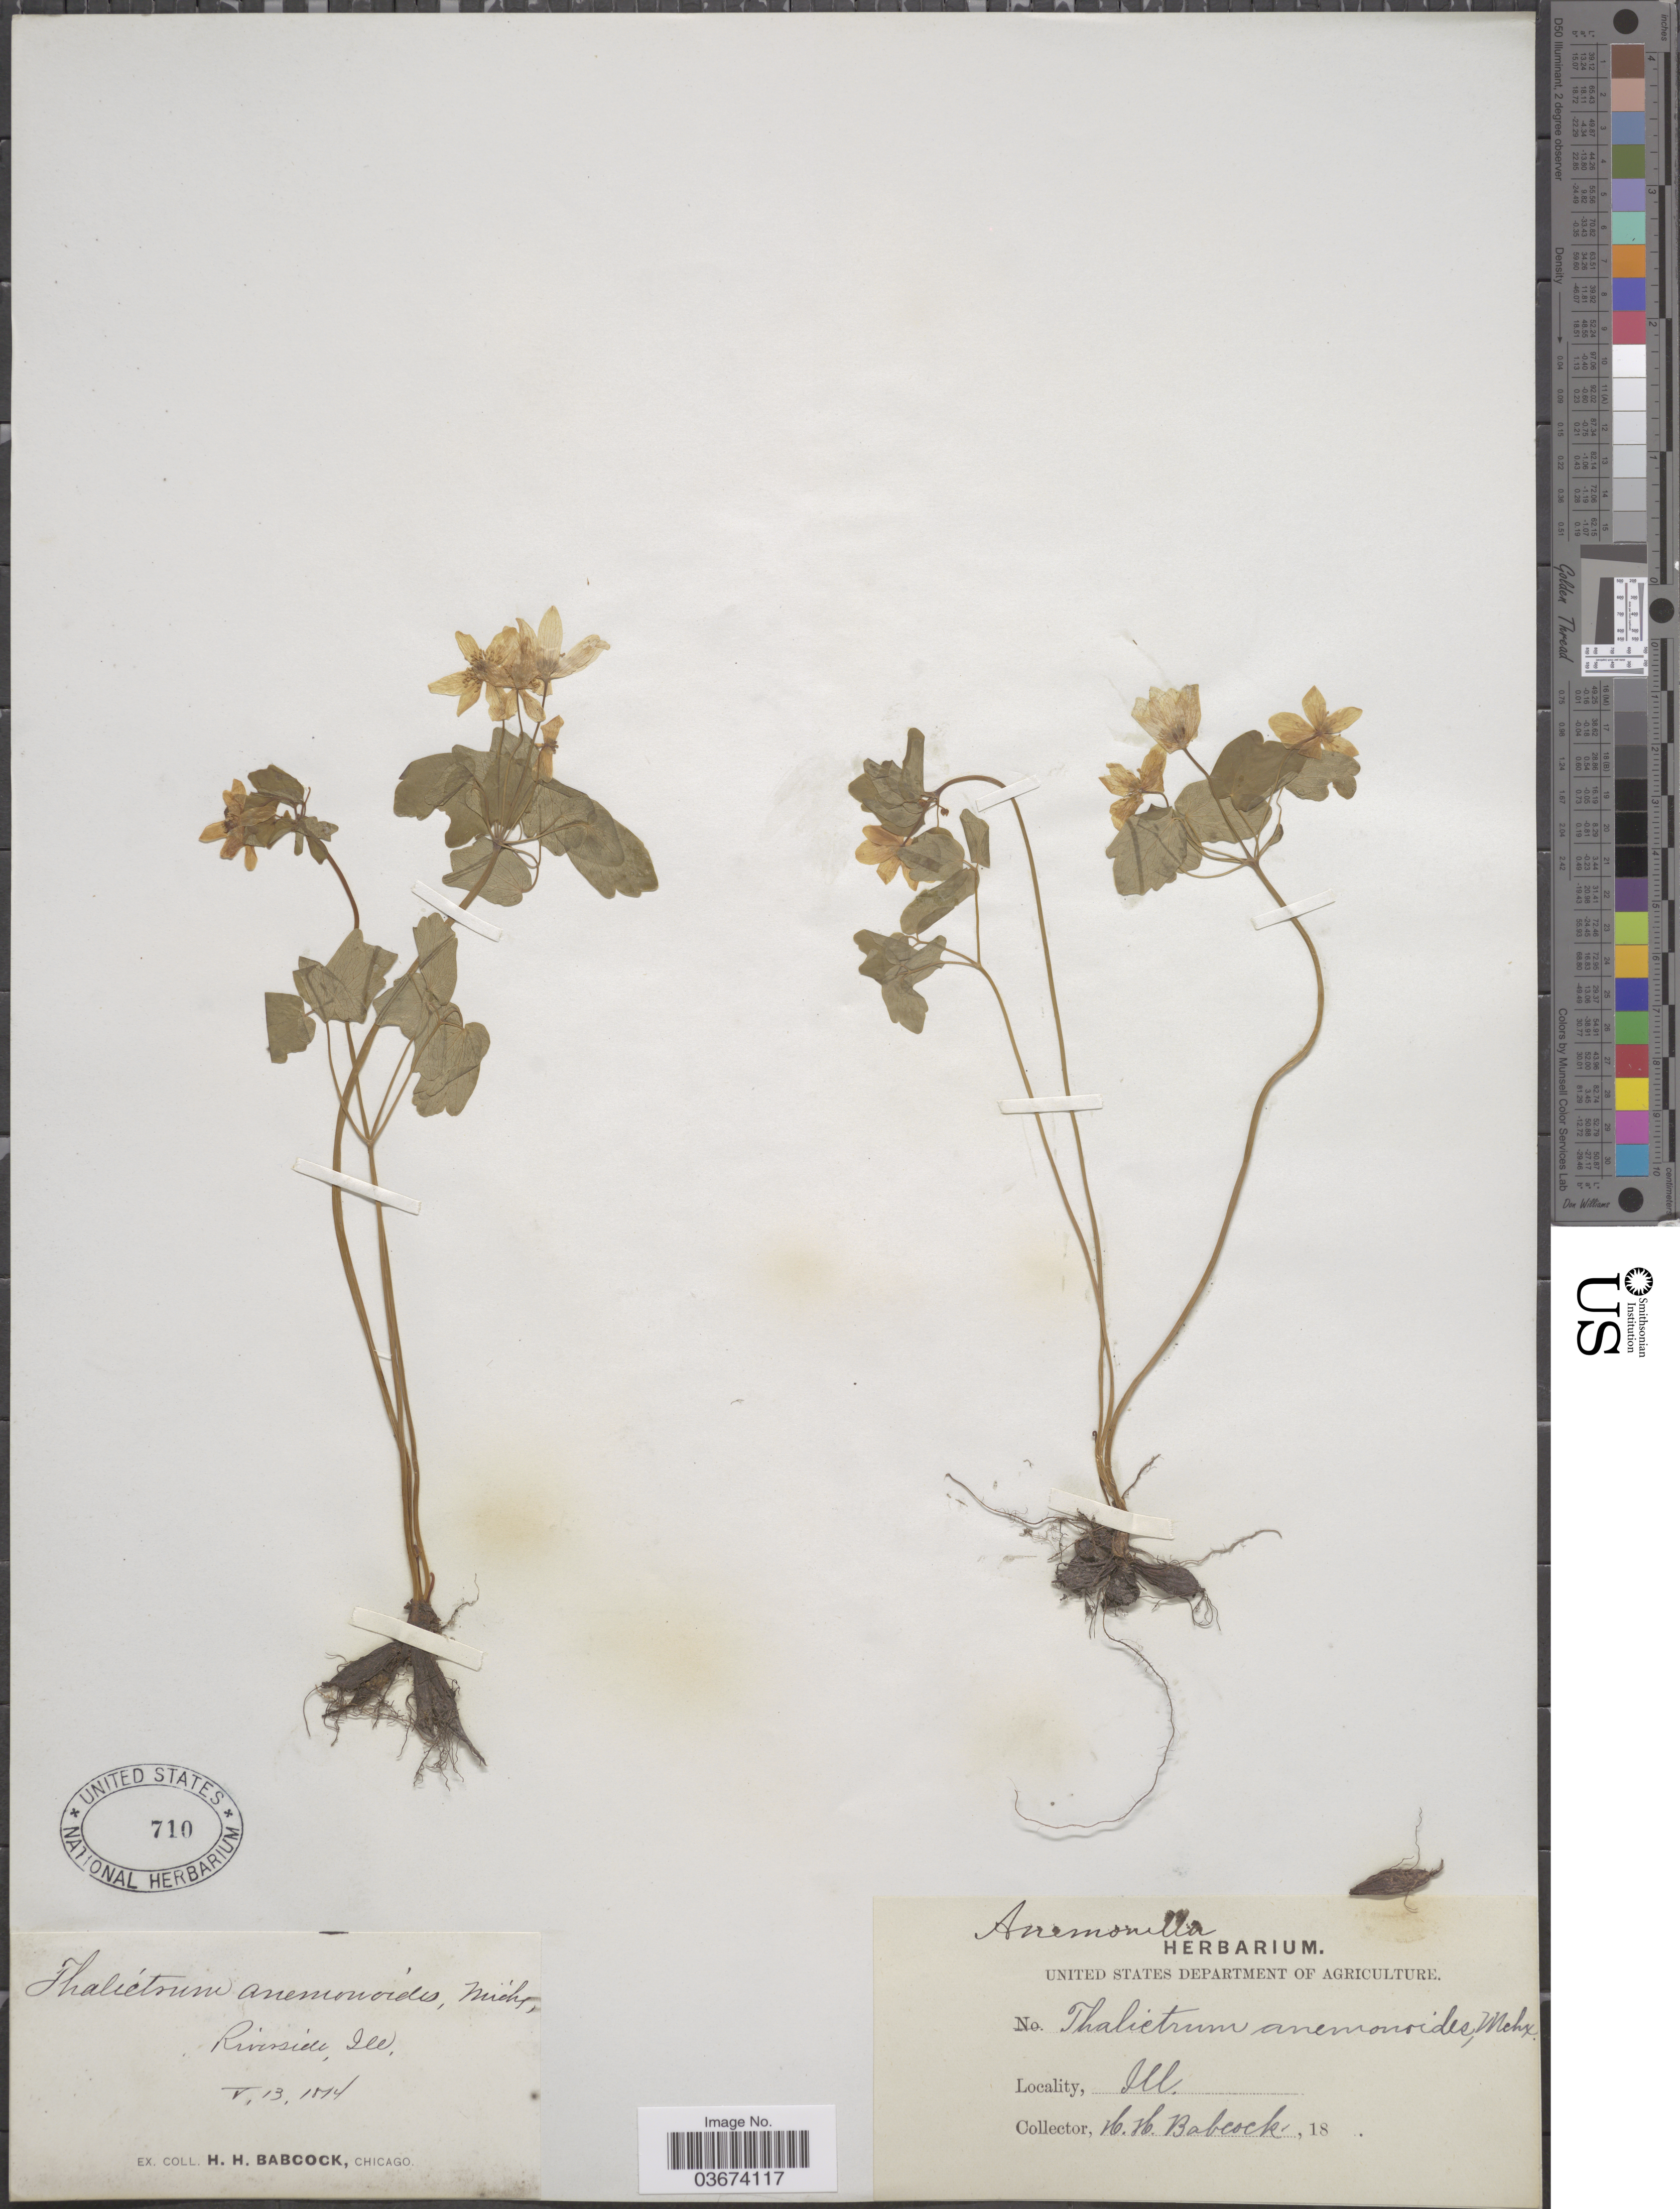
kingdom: Plantae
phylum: Tracheophyta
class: Magnoliopsida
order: Ranunculales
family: Ranunculaceae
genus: Thalictrum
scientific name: Thalictrum thalictroides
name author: (L.) A.J. Eames & B. Boivin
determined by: Strong, M. T., (US), Smithsonian Institution - National Museum of Natural History (UNITED STATES)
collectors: H. Babcock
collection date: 1814-05-13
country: United States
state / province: Illinois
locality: Riverside.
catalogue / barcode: US 710